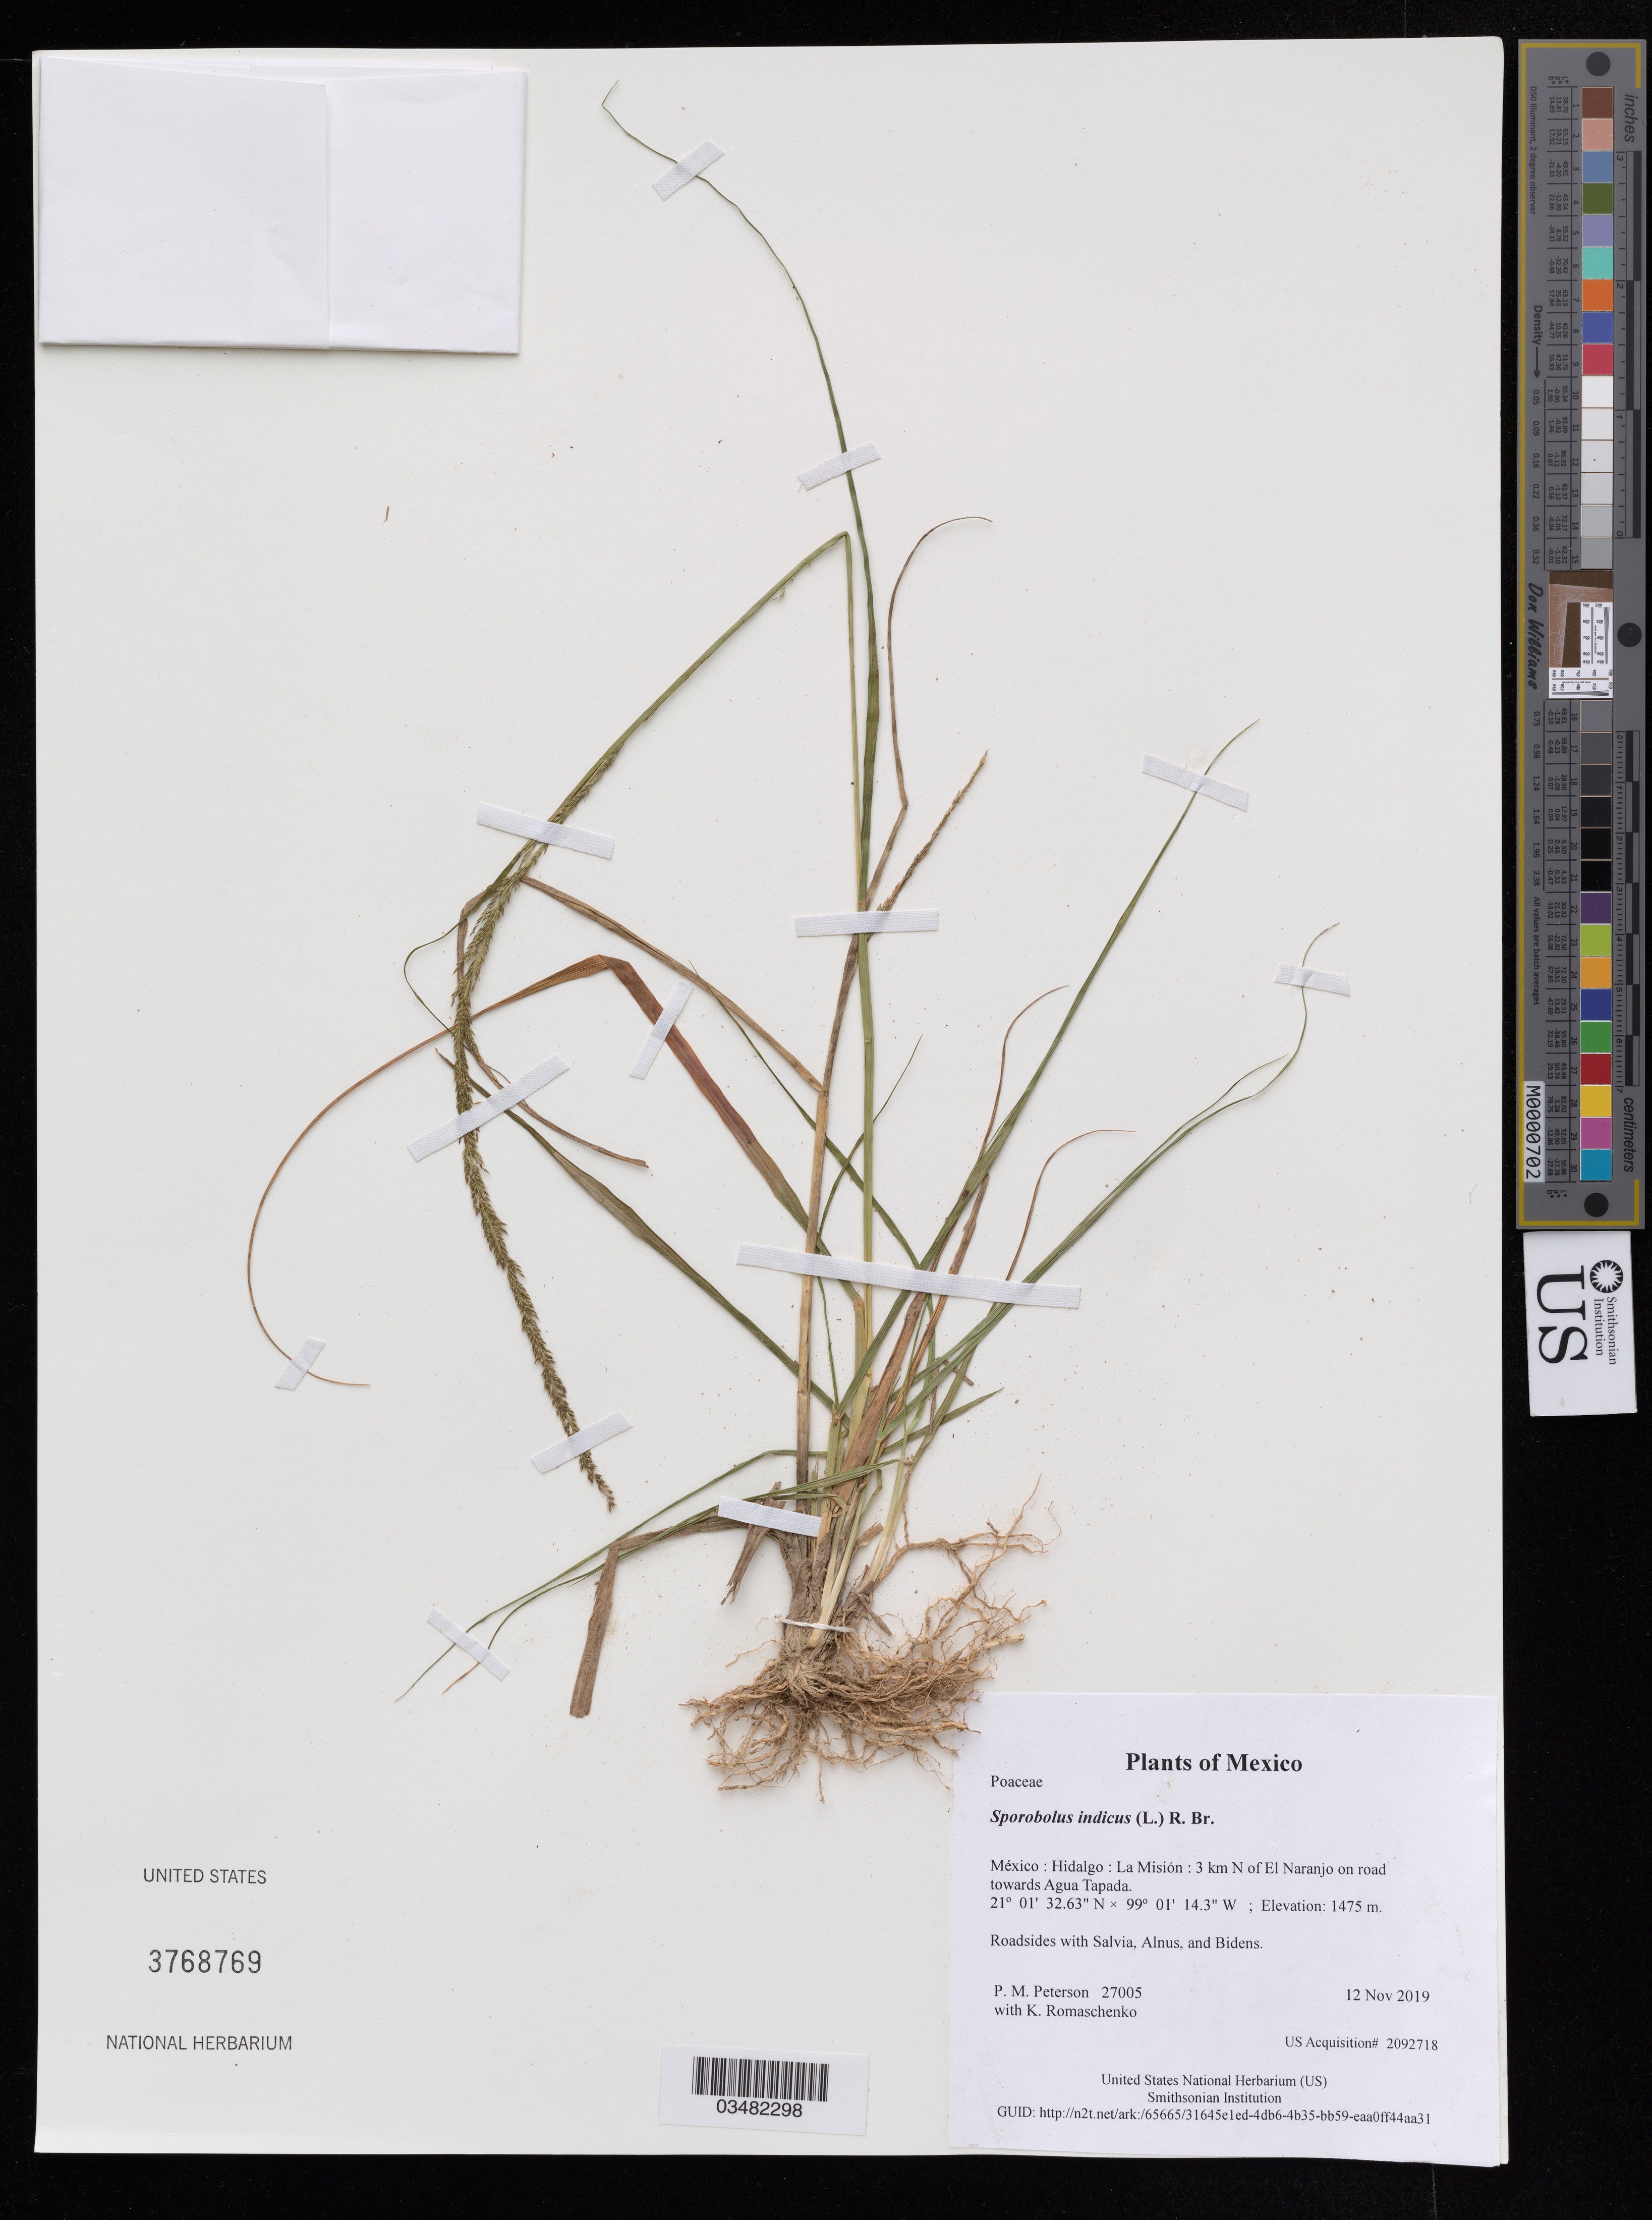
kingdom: Plantae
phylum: Tracheophyta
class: Liliopsida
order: Poales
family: Poaceae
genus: Sporobolus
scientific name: Sporobolus indicus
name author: (L.) R. Br.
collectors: P. M. Peterson & K. Romaschenko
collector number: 27005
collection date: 2019-11-12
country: México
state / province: Hidalgo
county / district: La Misión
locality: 3 km N of El Naranjo on road towards Agua Tapada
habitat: Roadsides with Salvia, Alnus, and Bidens.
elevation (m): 1475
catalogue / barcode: US 3768769